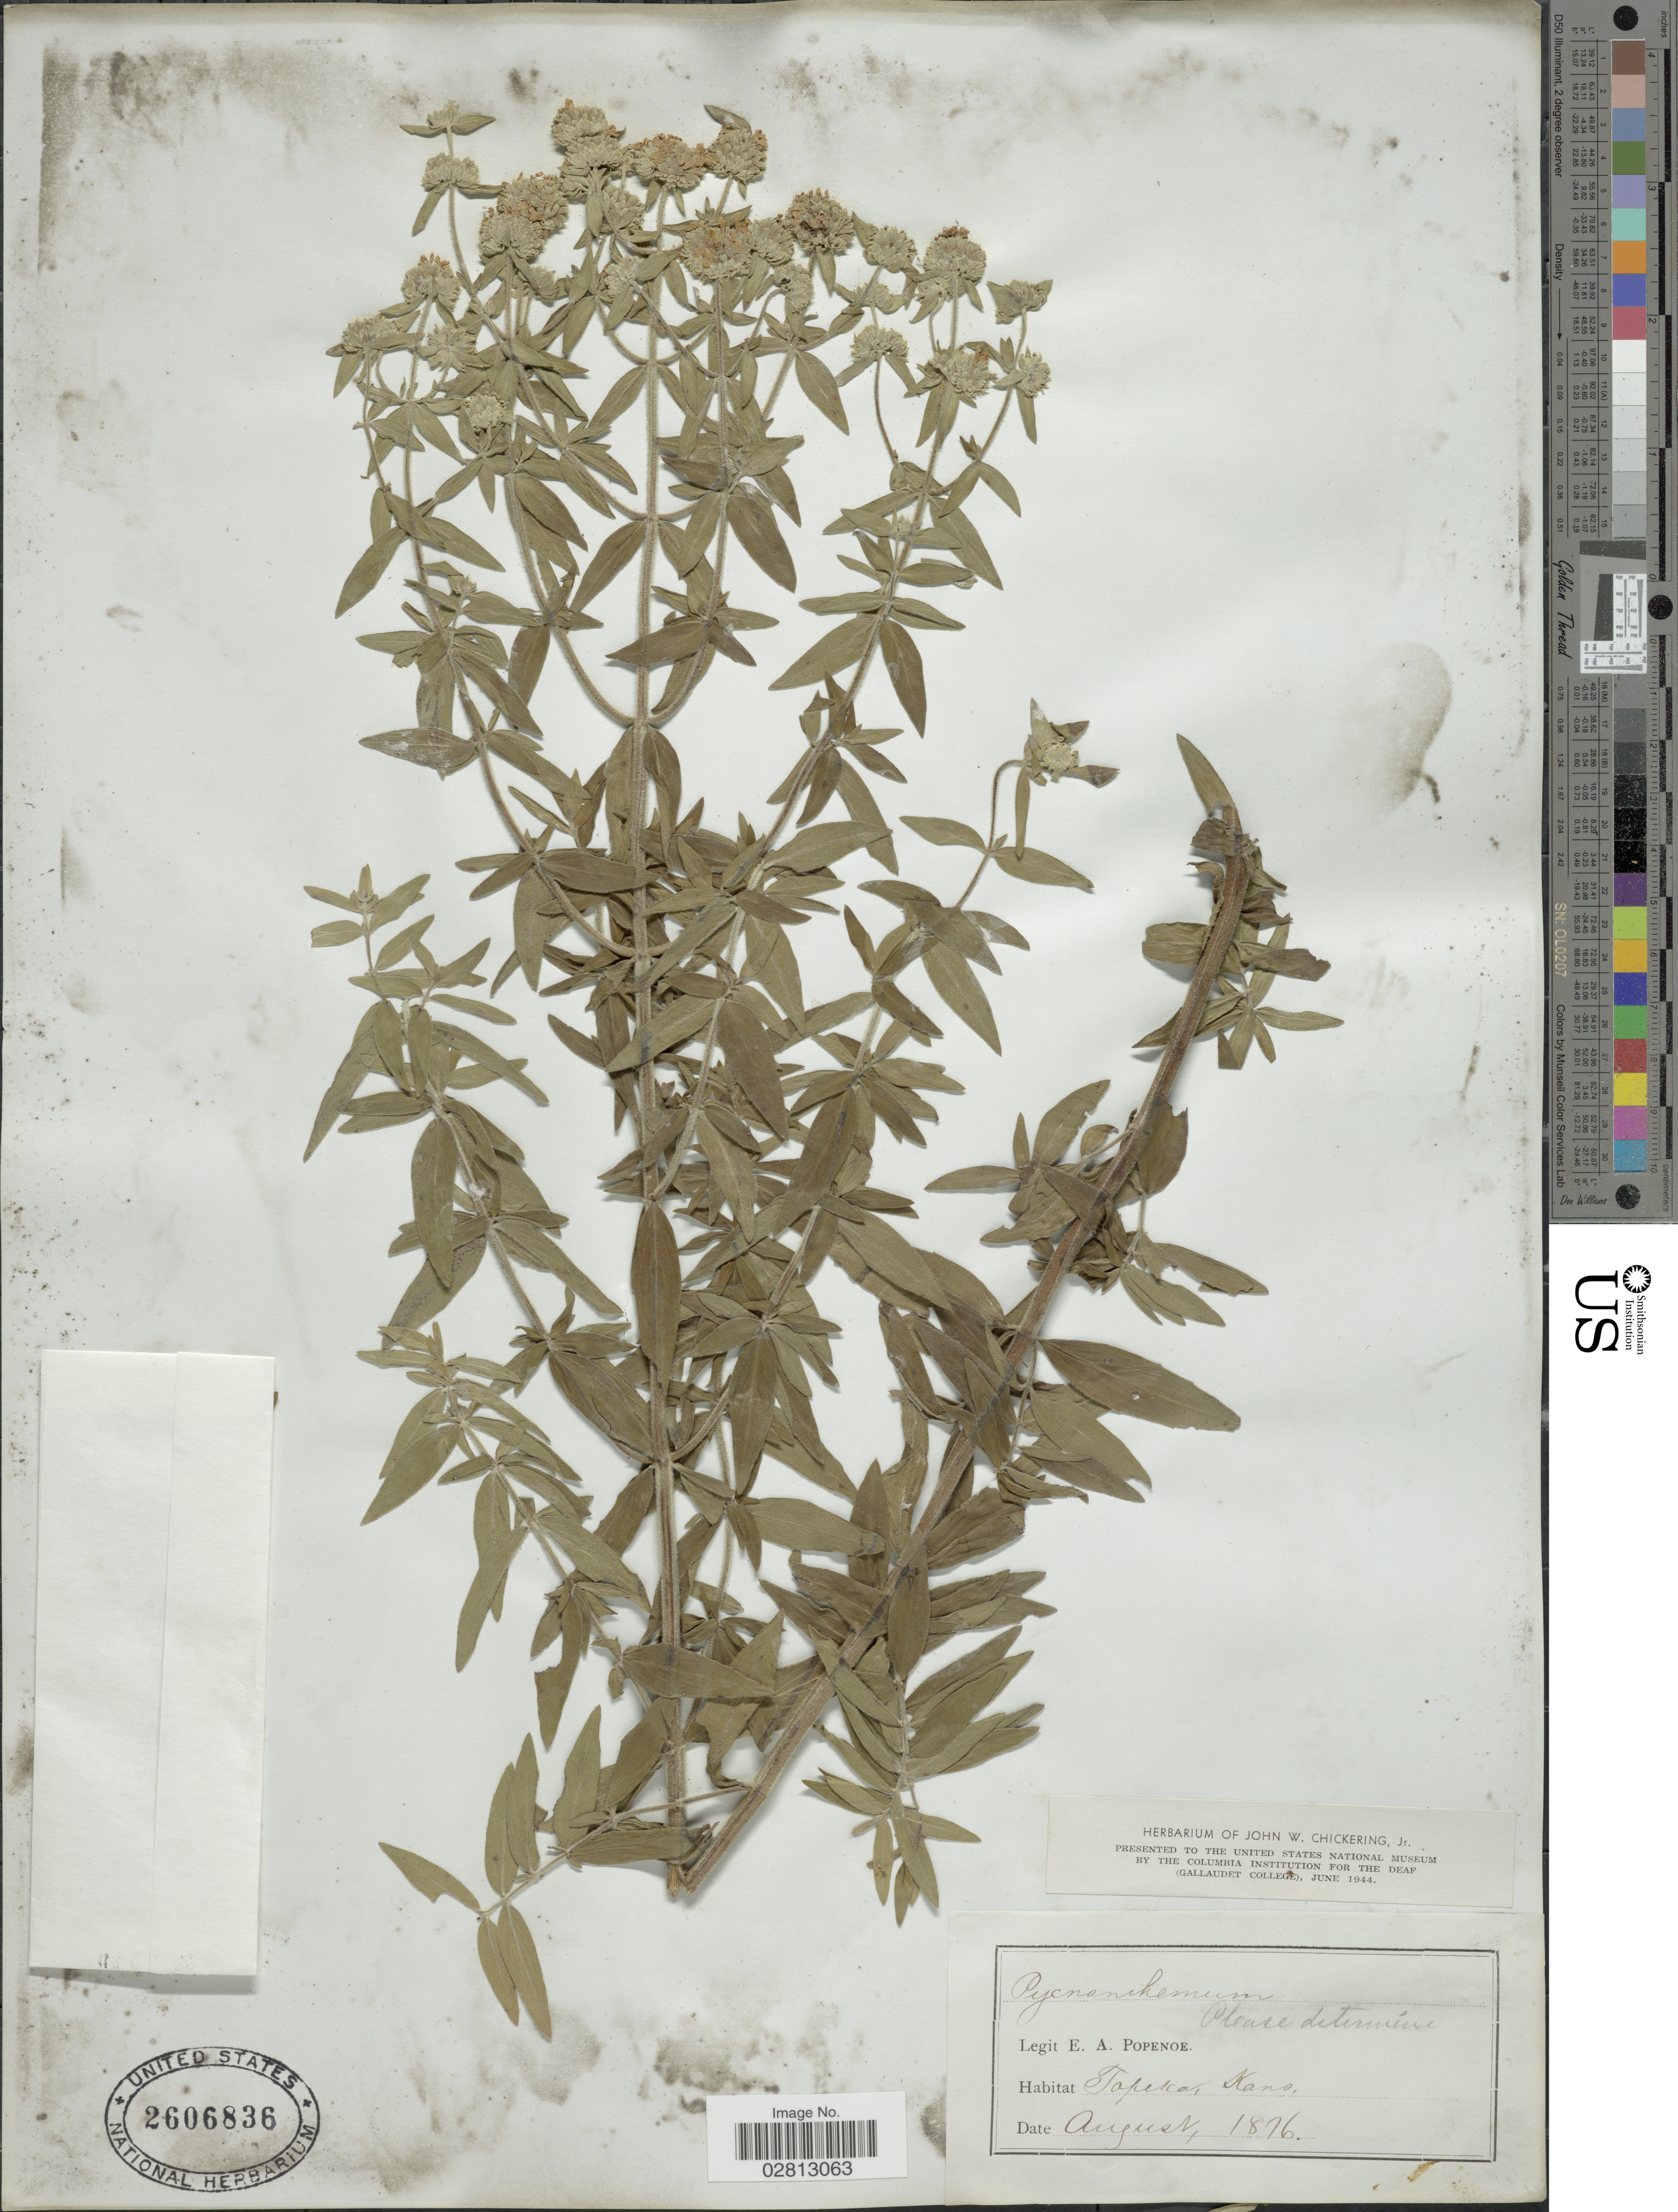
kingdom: Plantae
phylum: Tracheophyta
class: Magnoliopsida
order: Lamiales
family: Lamiaceae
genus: Pycnanthemum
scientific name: Pycnanthemum sp.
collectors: E. A. Popenoe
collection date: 1876-08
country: United States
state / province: Kansas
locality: Topeka.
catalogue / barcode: US 2606836